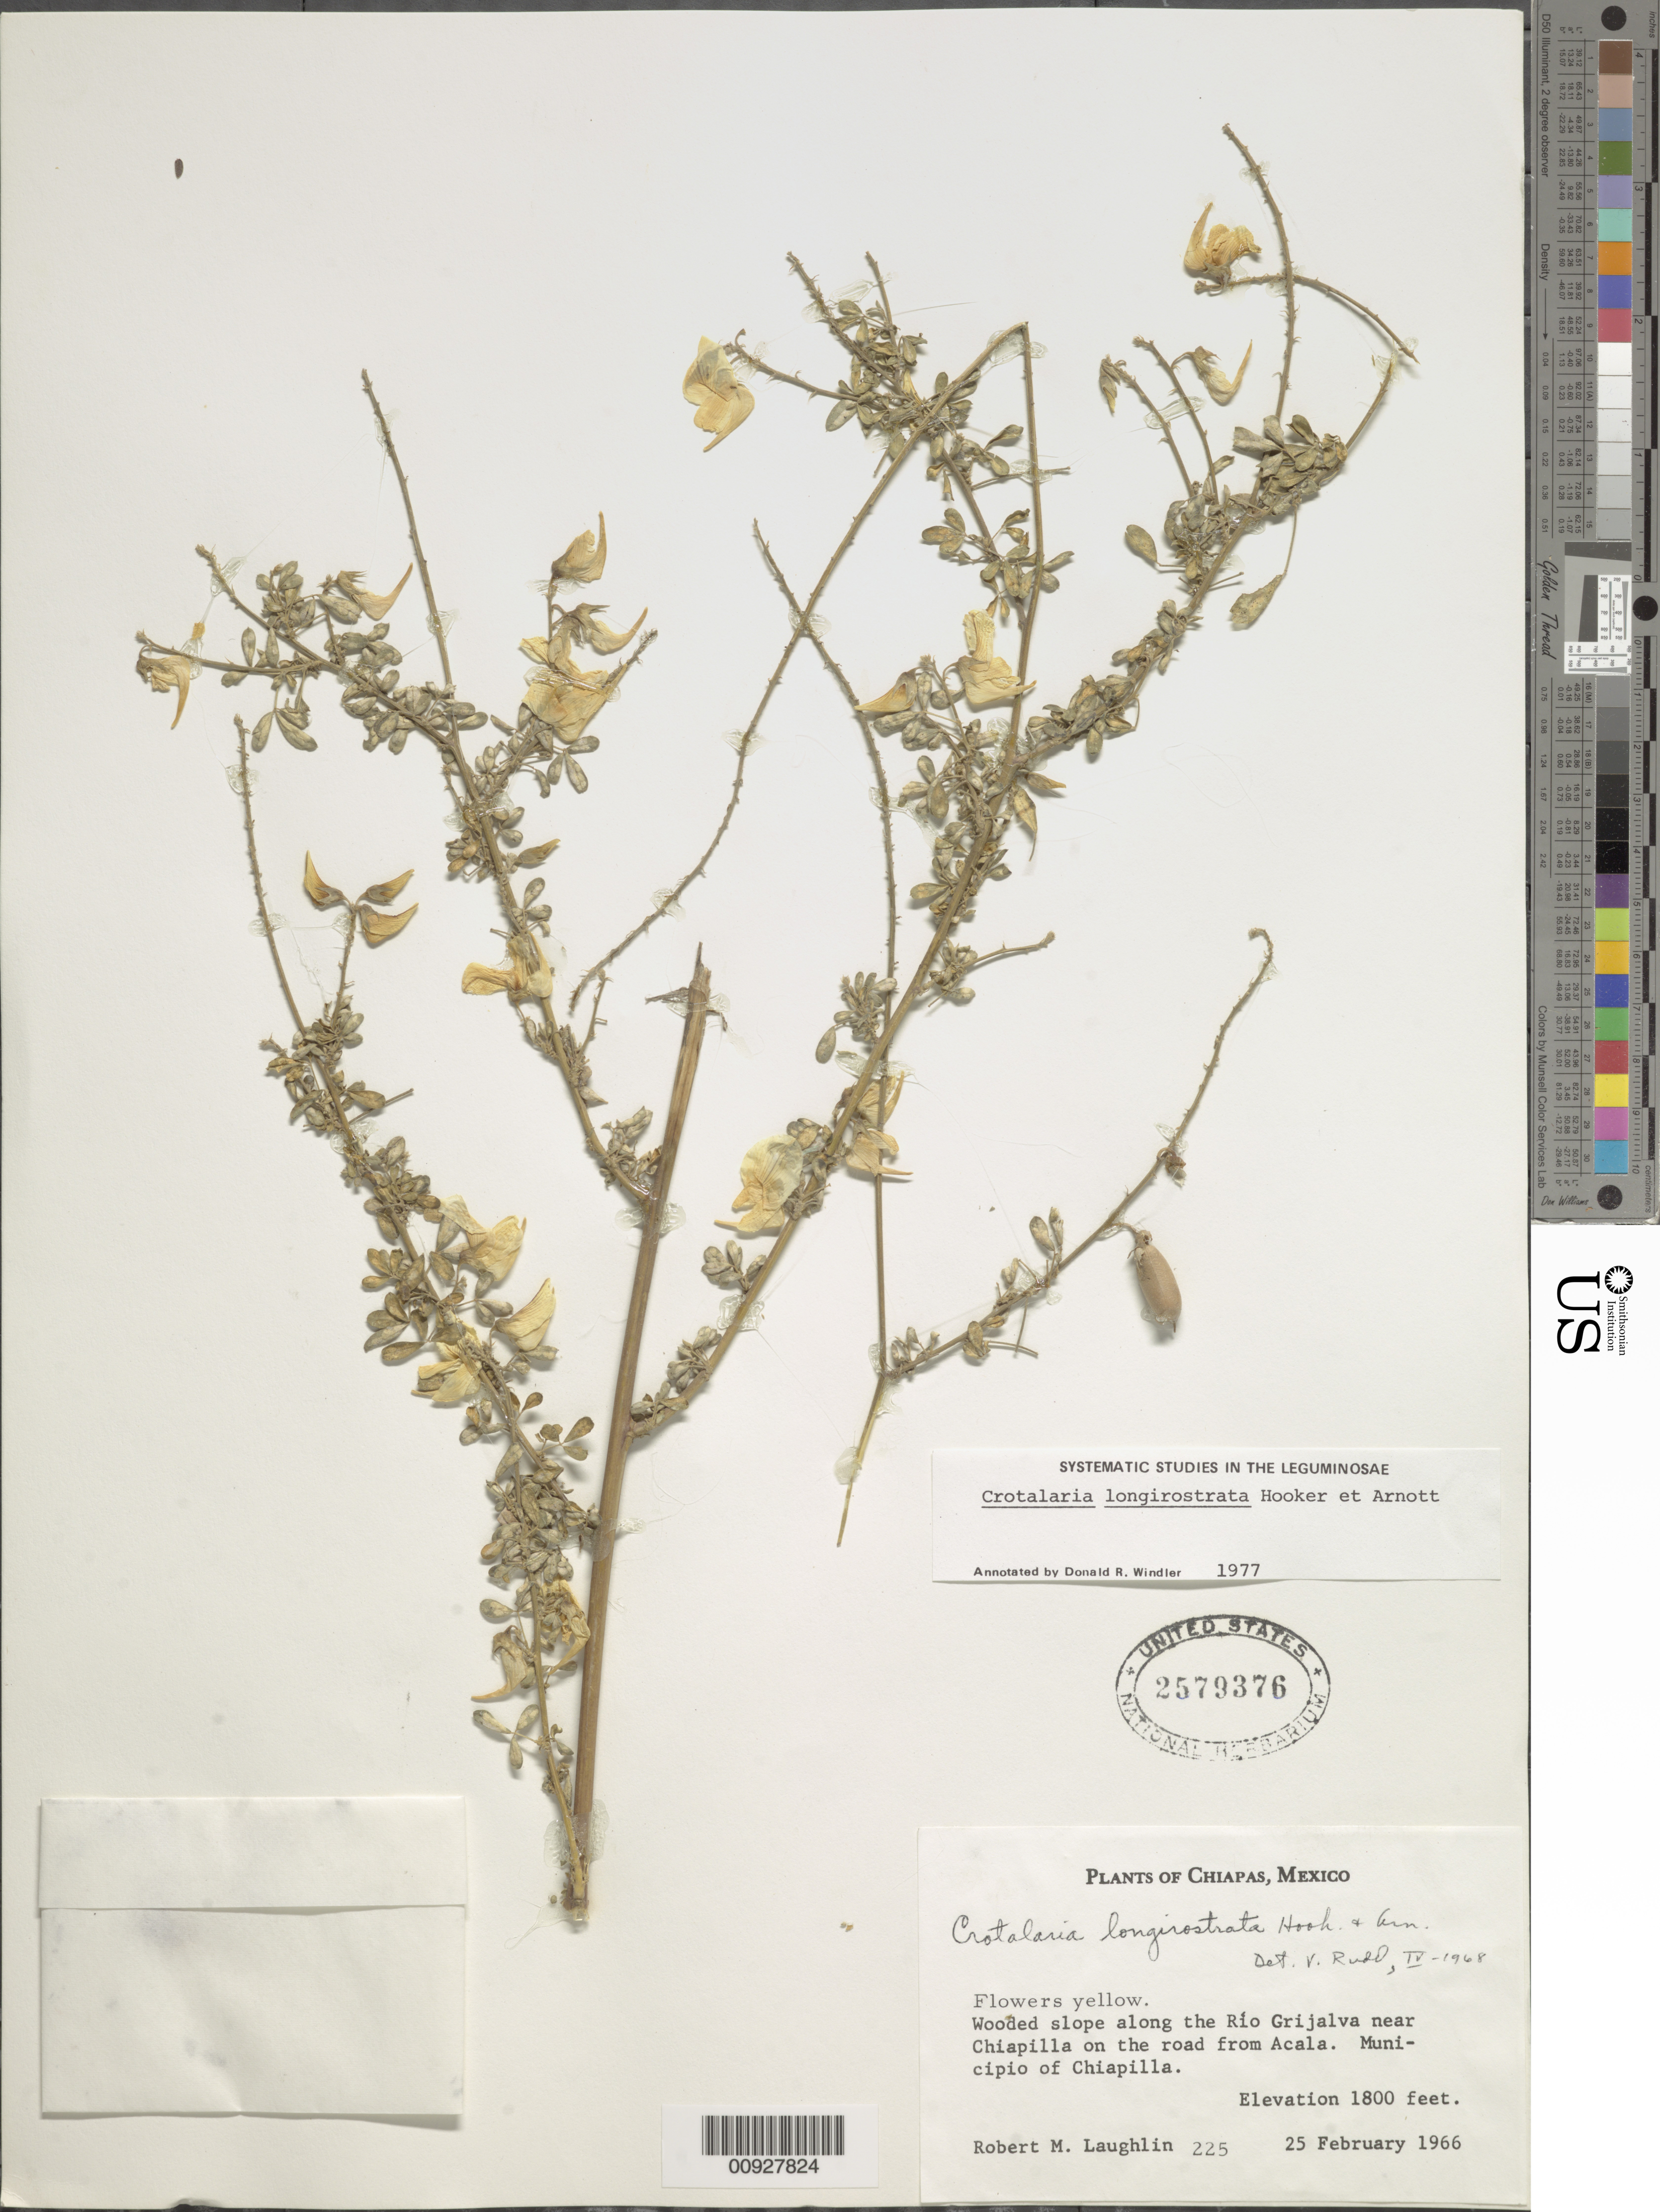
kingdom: Plantae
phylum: Tracheophyta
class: Magnoliopsida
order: Fabales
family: Fabaceae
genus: Crotalaria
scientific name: Crotalaria longirostrata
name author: Hook. & Arn.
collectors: R. M. Laughlin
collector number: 225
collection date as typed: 25 Feb 1966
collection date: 1966-02-25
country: Mexico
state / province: Chiapas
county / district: Chiapilla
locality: Along the Río Grijalva near Chiapilla on the road from Acala. Municipio of Chiapilla, Chiapas.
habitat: Wooded slope.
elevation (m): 549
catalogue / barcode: US 2579376